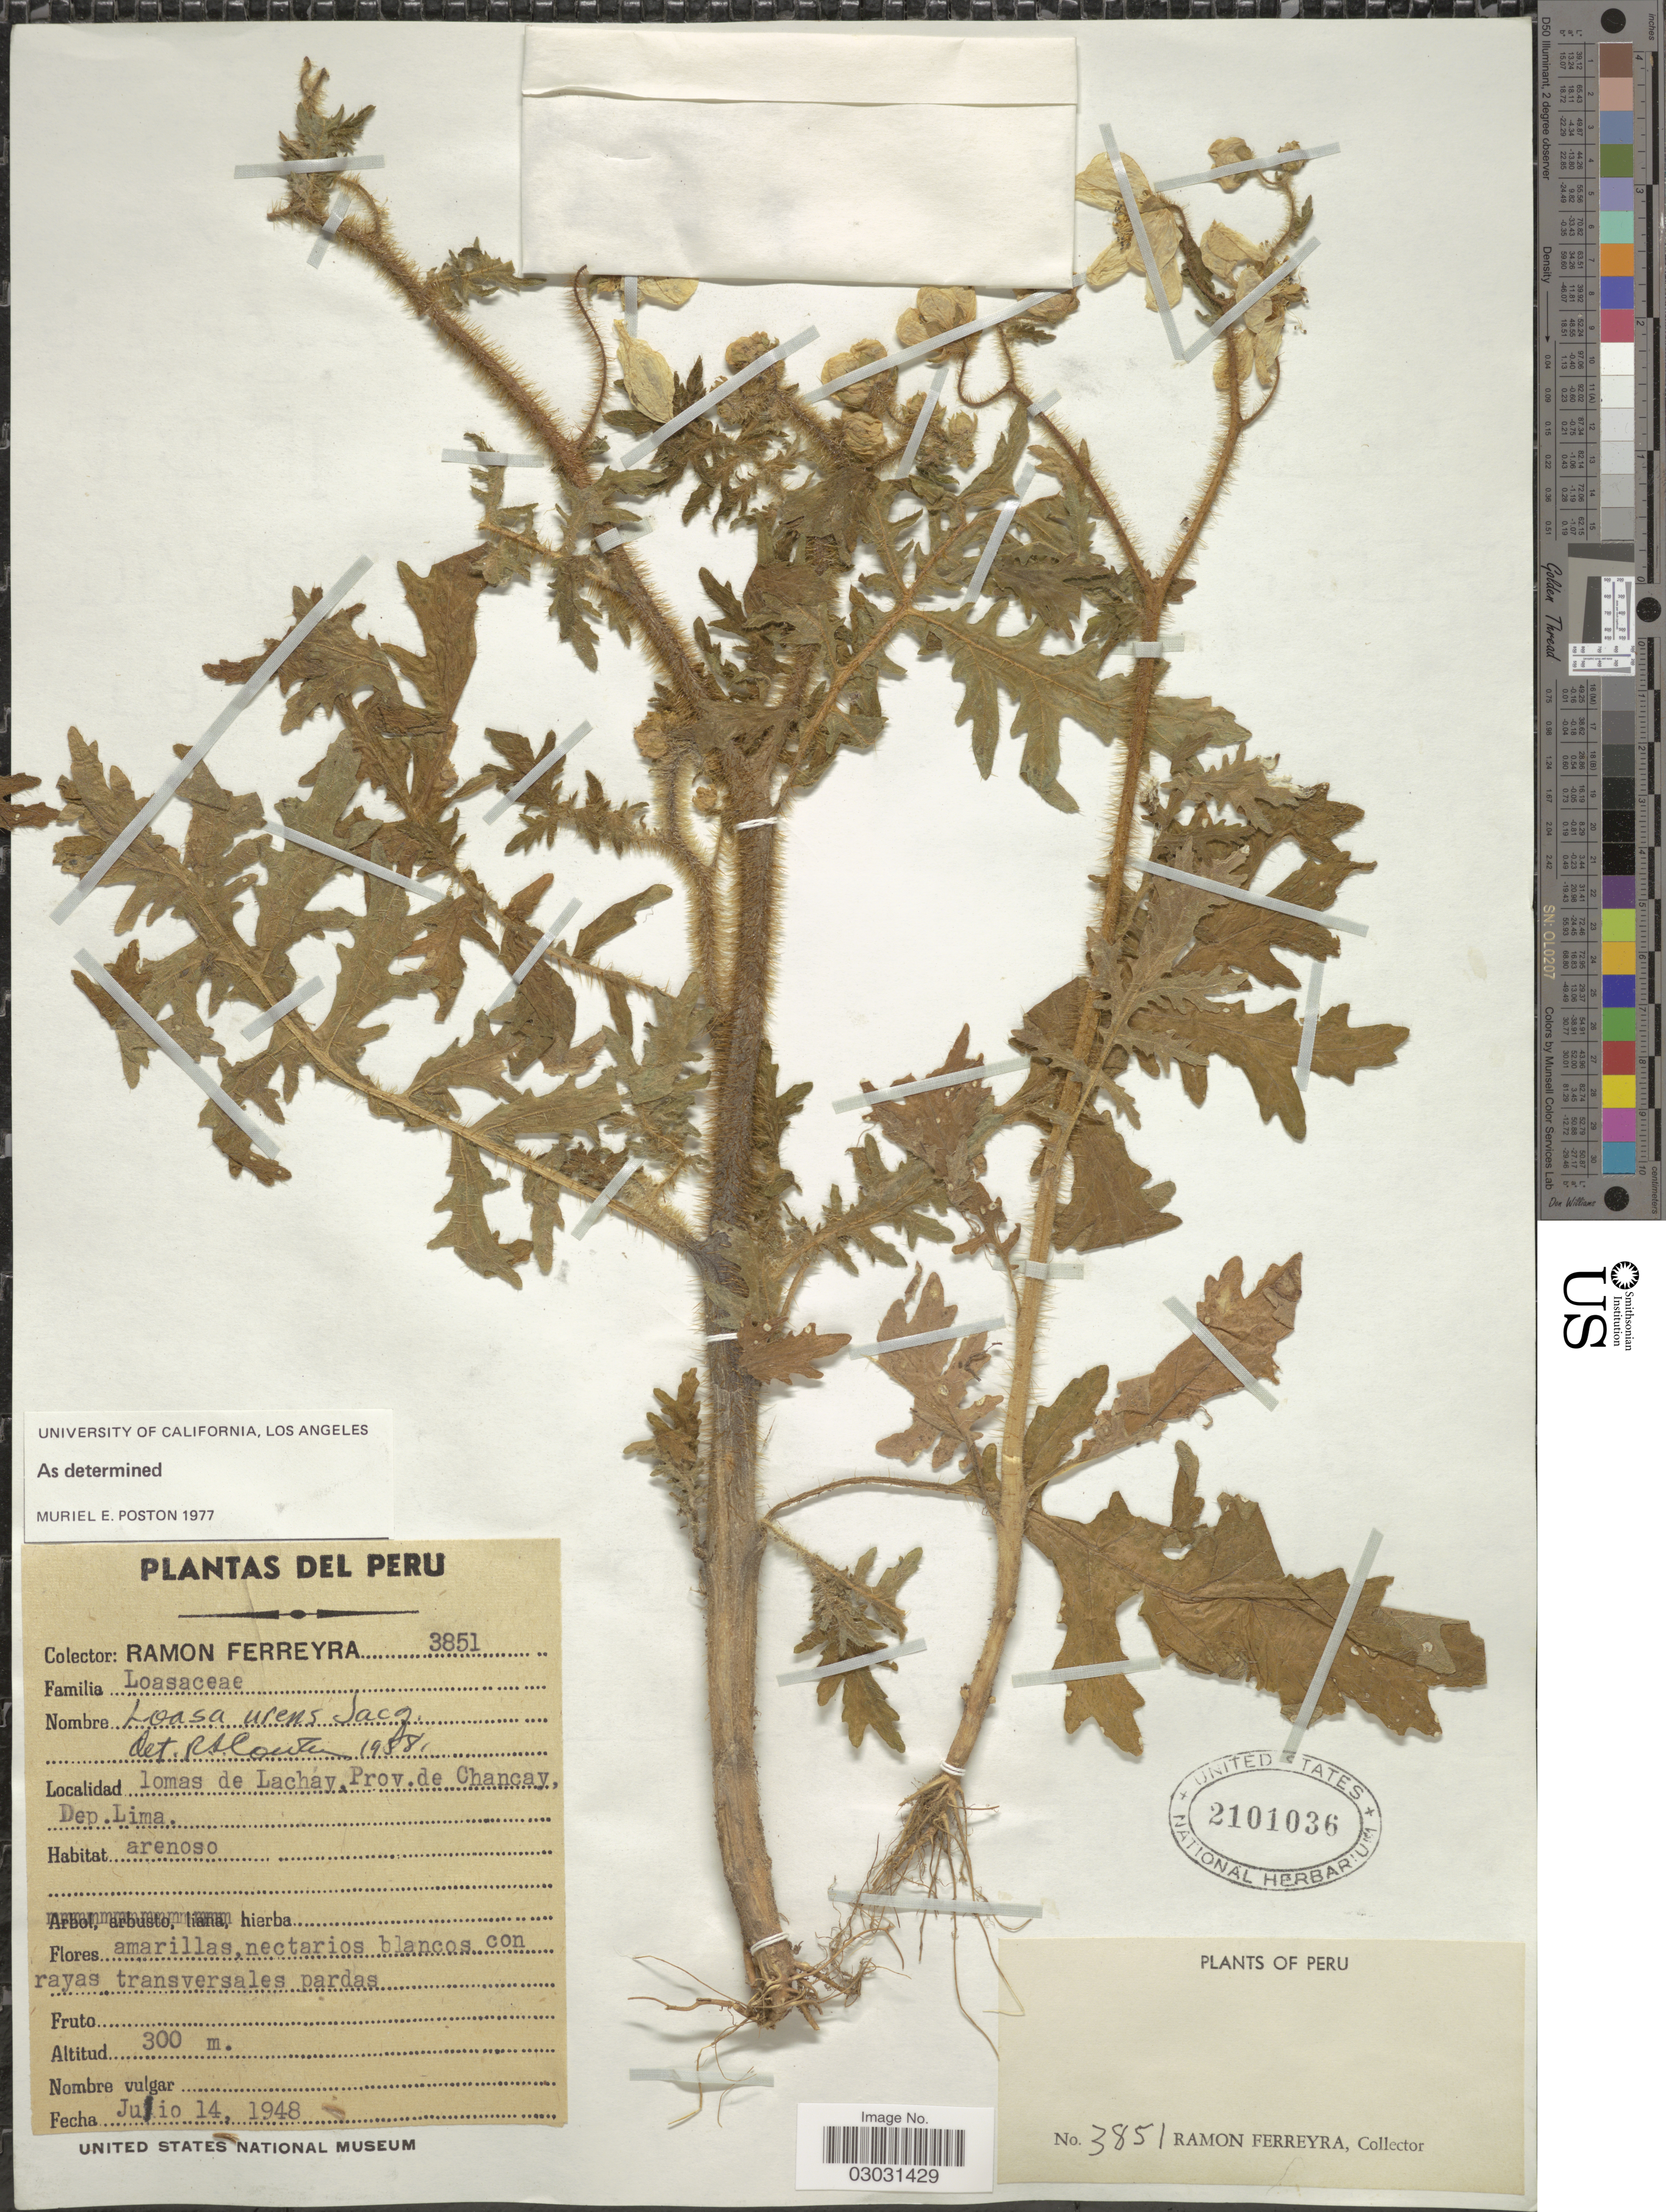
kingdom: Plantae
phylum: Tracheophyta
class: Magnoliopsida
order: Cornales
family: Loasaceae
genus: Nasa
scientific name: Nasa urens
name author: (Jacq.) Weigand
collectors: R. A. Ferreyra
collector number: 3851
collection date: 1948-07-14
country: Peru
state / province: Lima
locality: Lomas de Lachay, Prov. de Chancay, Dep. Lima.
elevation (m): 300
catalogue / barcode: US 2101036